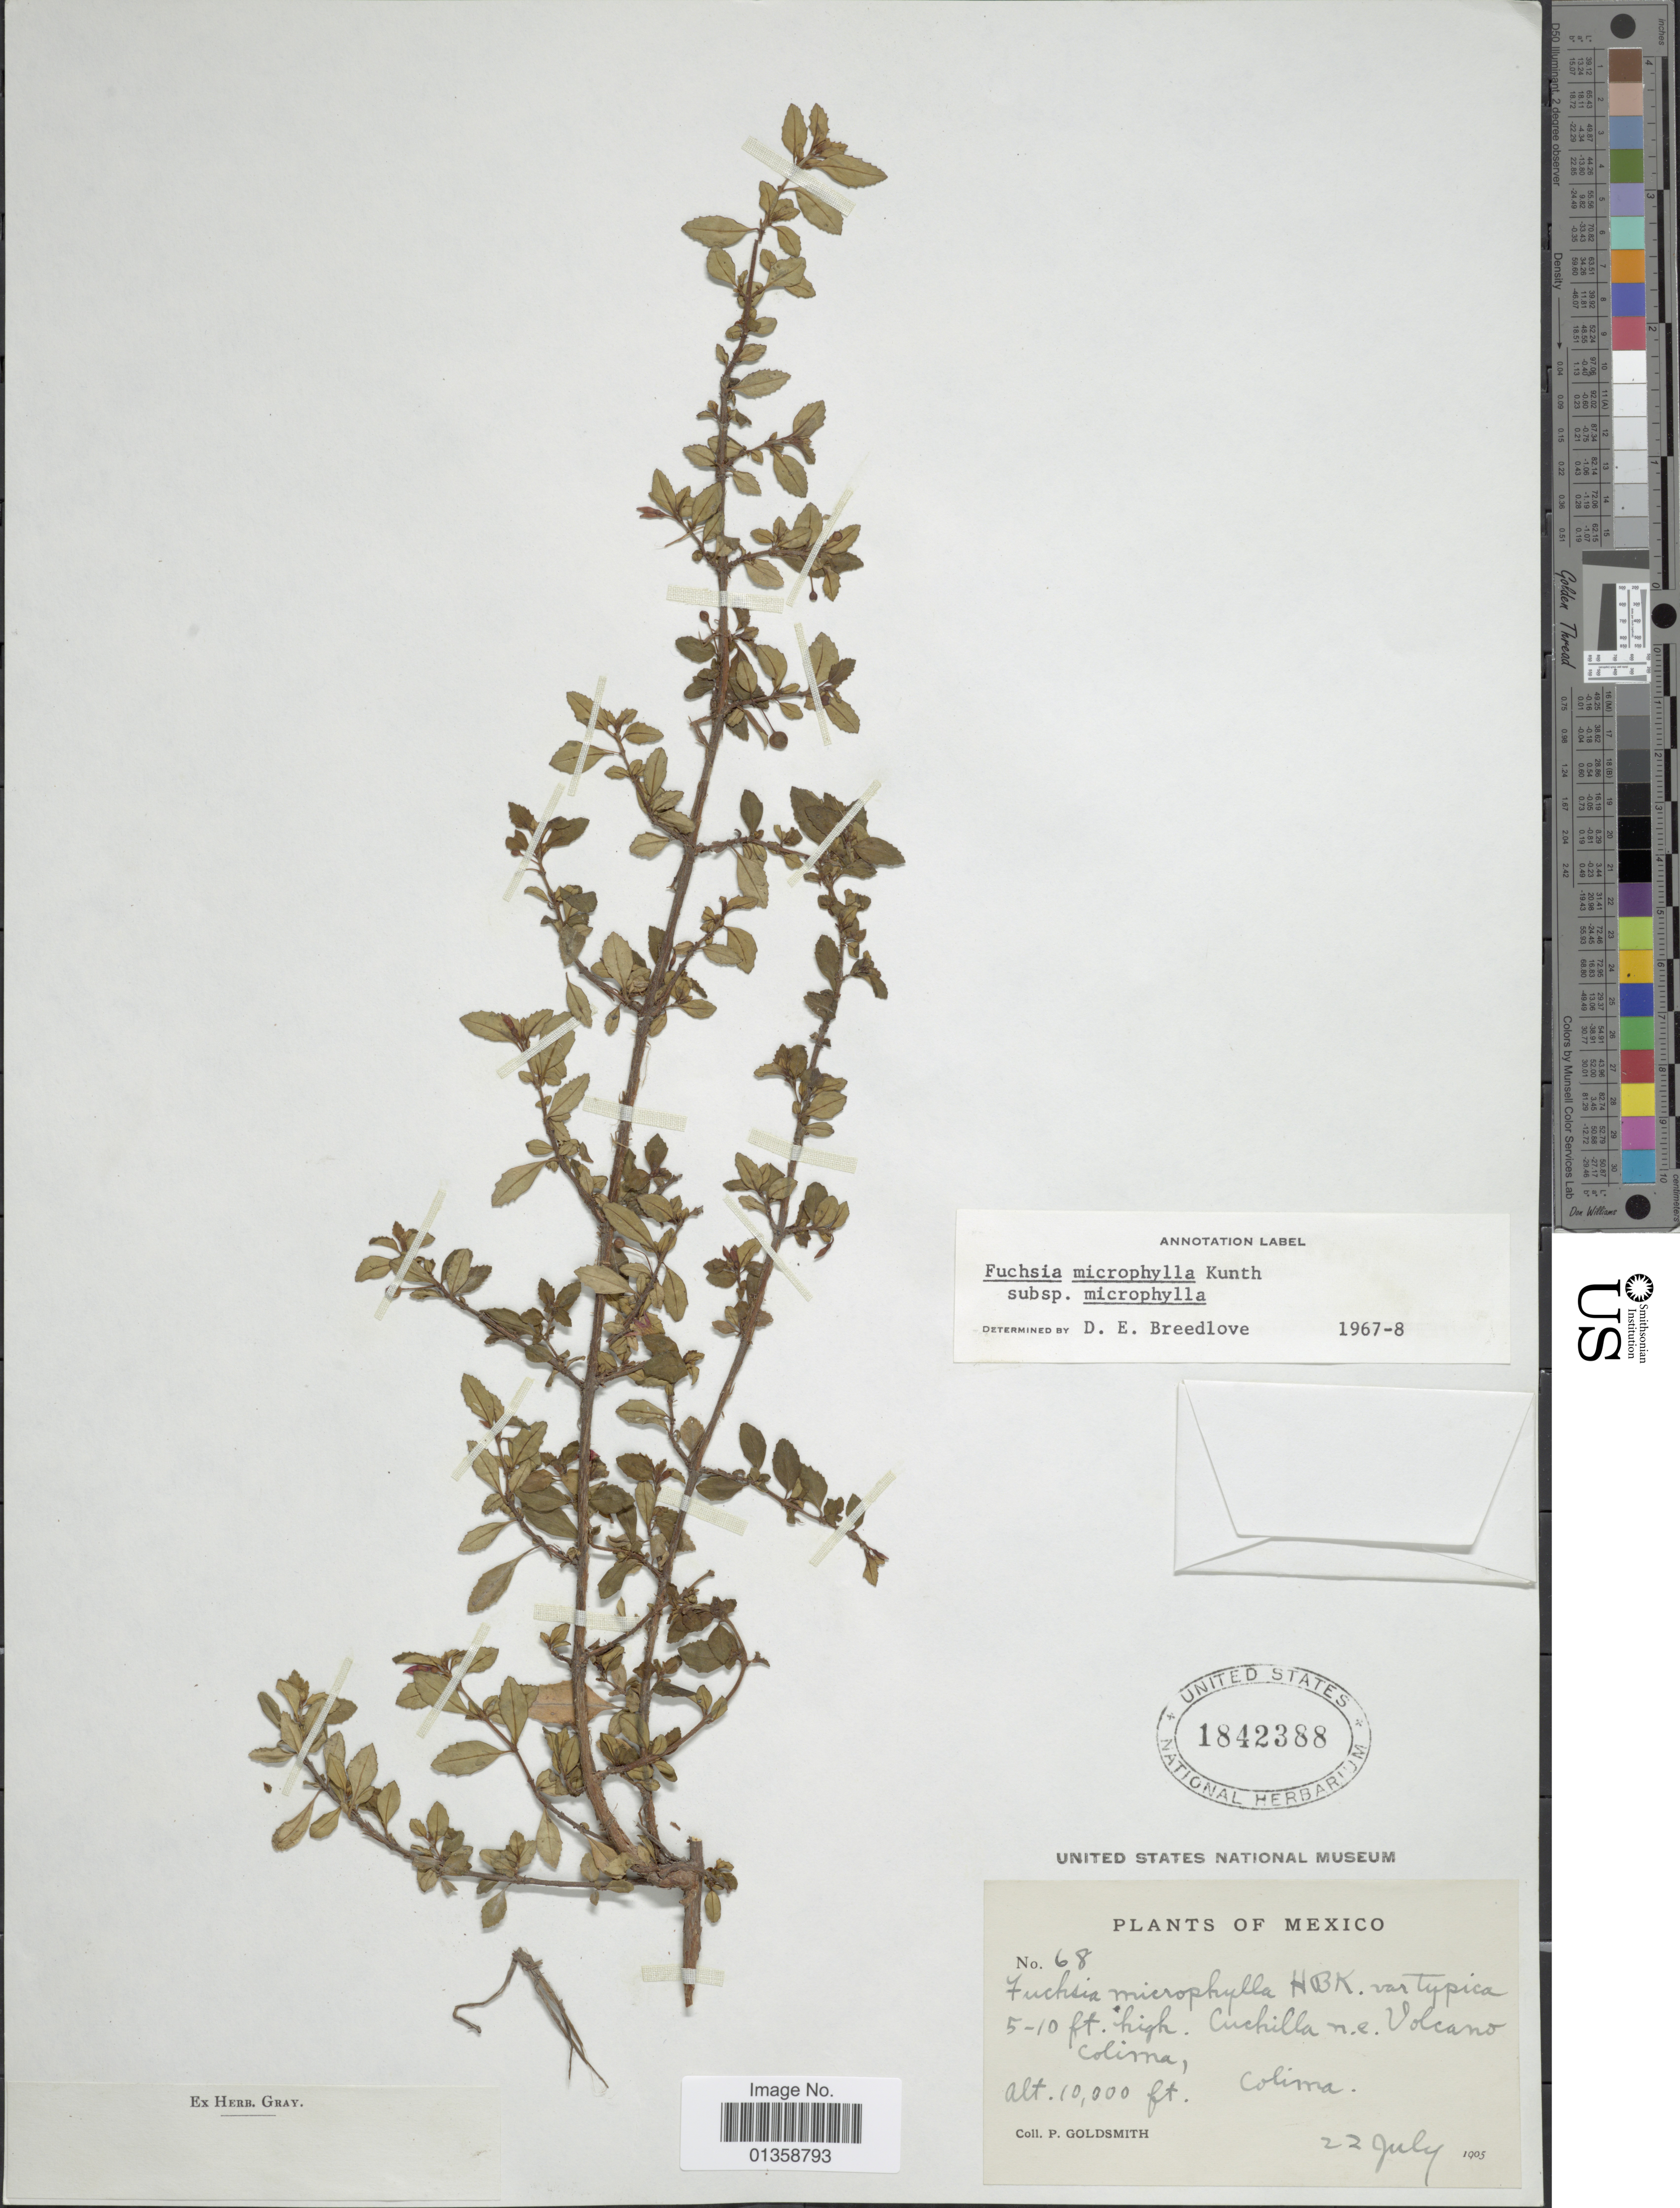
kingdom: Plantae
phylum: Tracheophyta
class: Magnoliopsida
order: Myrtales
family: Onagraceae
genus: Fuchsia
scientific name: Fuchsia microphylla subsp. microphylla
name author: Kunth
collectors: P. Goldsmith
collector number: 68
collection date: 1905-07-22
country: Mexico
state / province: Colima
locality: Cuchilla n.e. Volcano Colima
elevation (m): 3048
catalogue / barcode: US 1842388